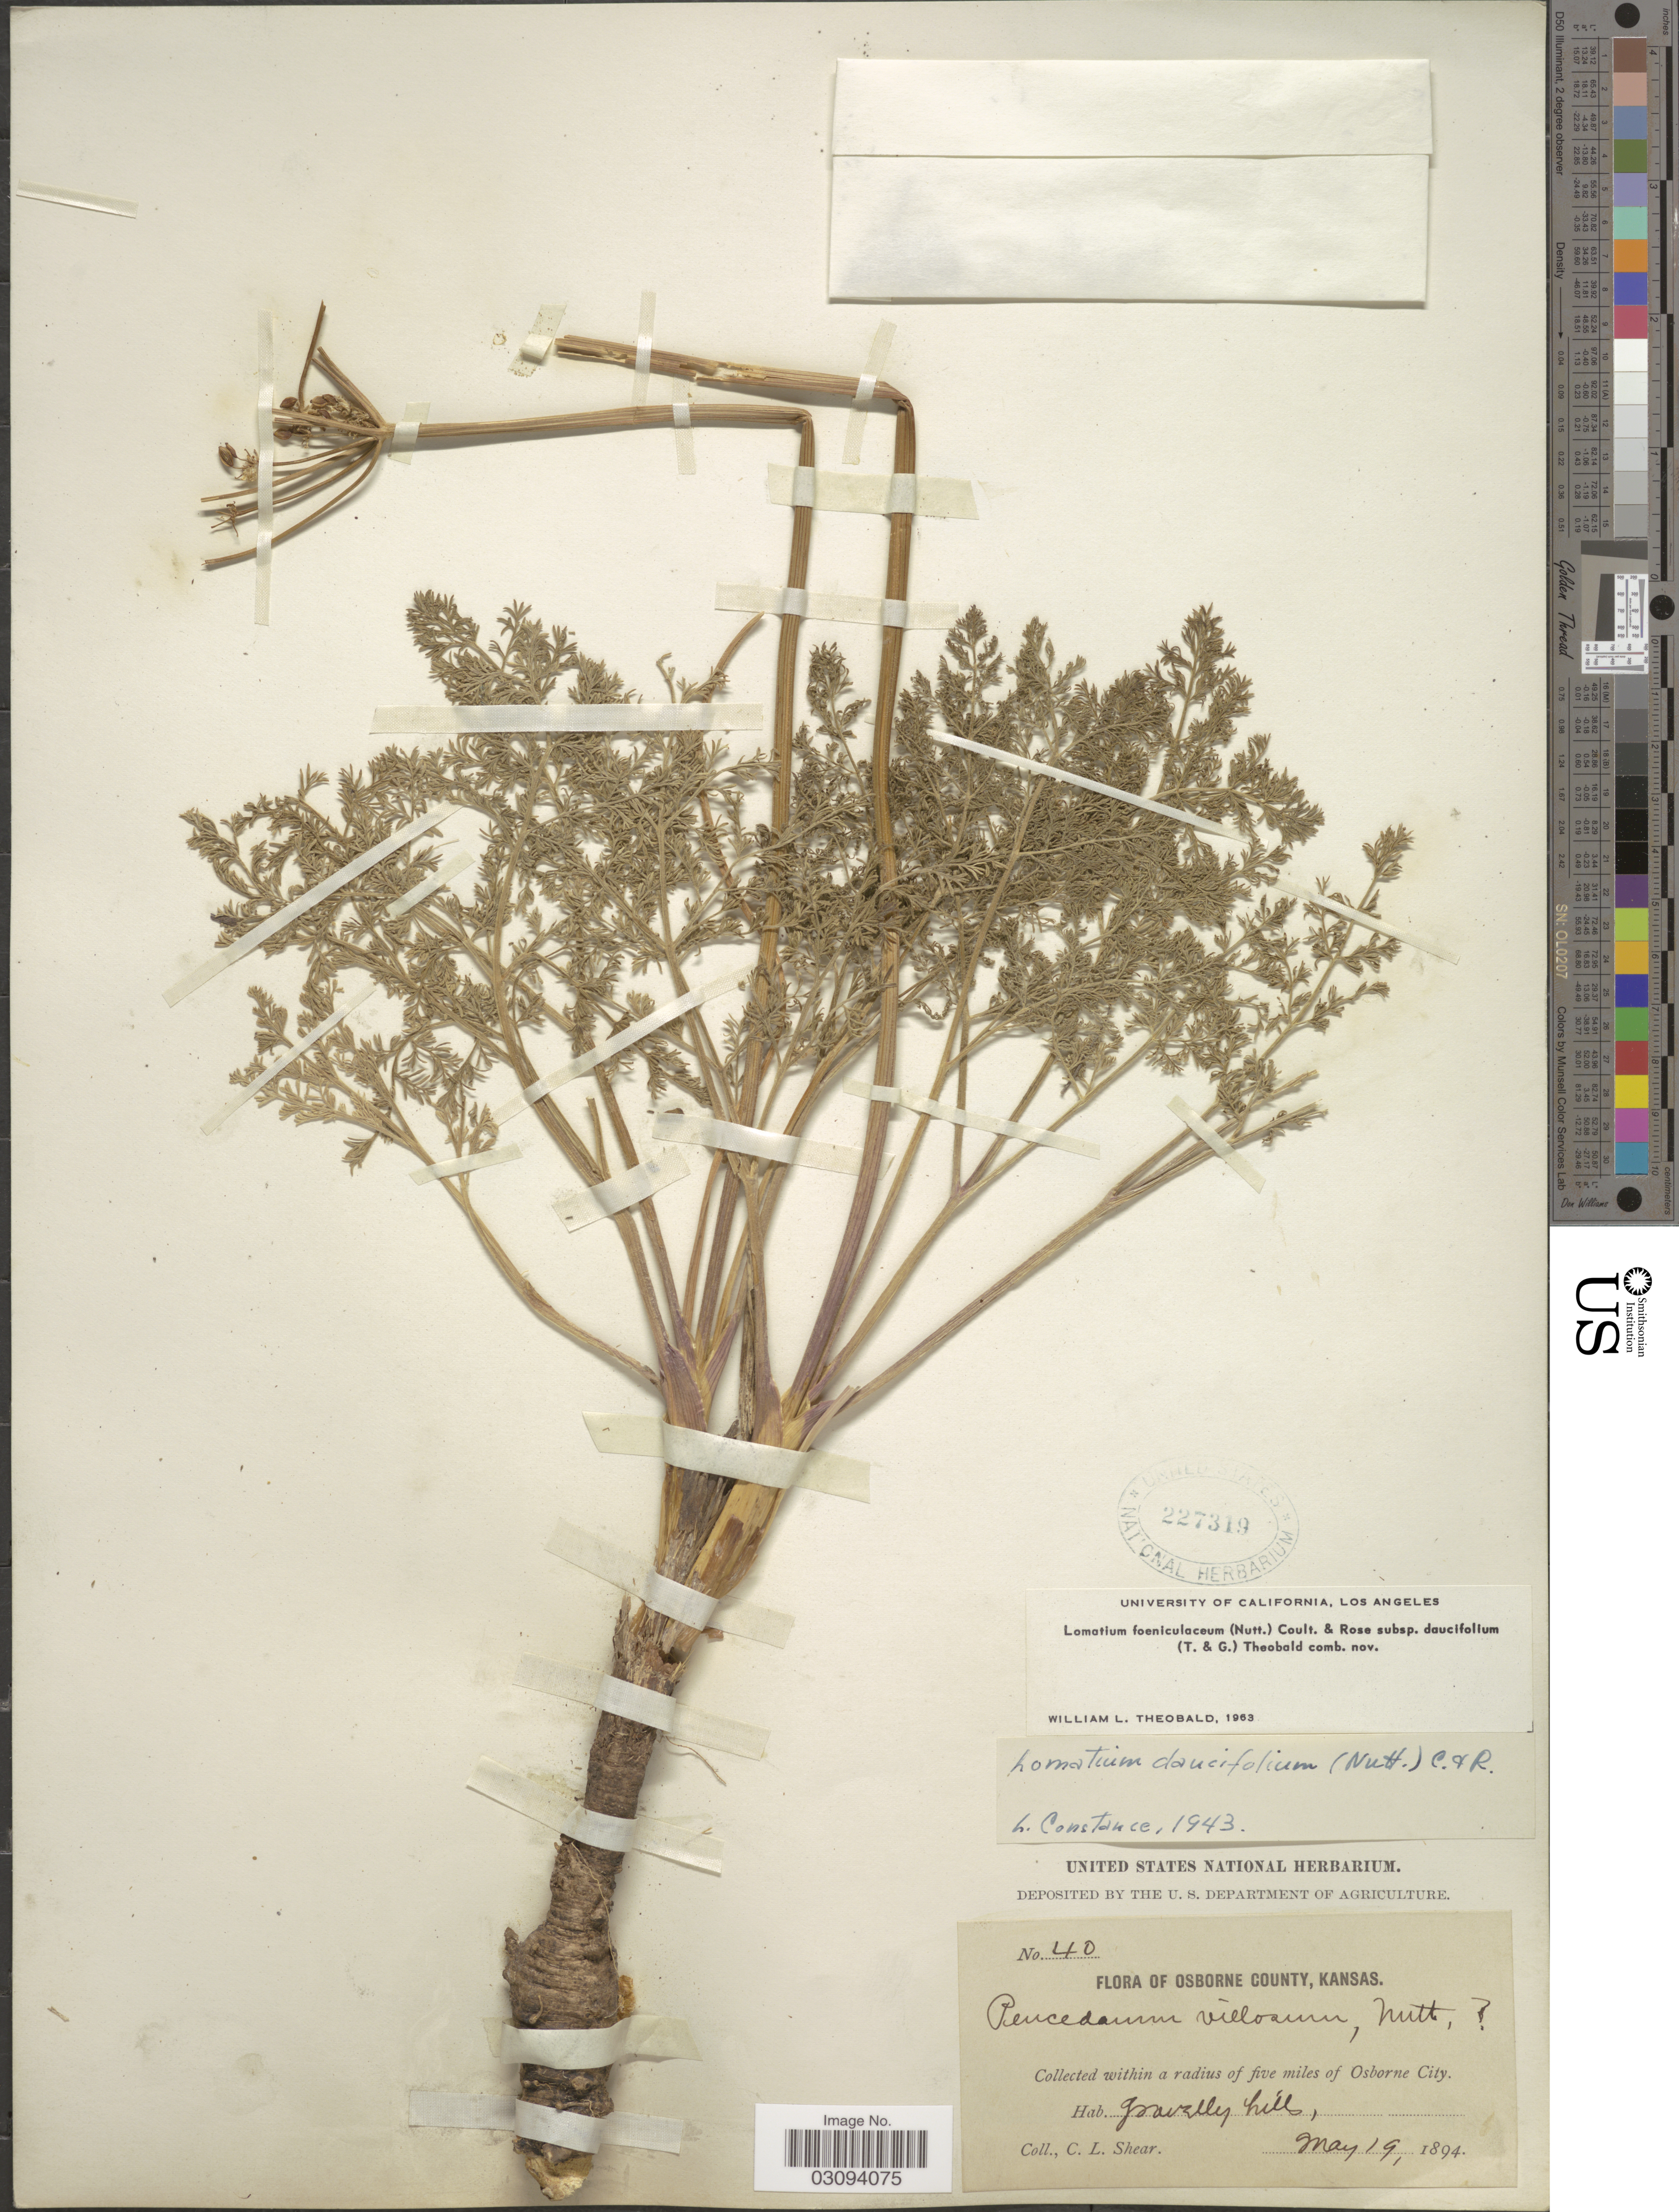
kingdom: Plantae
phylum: Tracheophyta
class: Magnoliopsida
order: Apiales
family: Apiaceae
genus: Lomatium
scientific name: Lomatium foeniculaceum subsp. daucifolium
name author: (Torr. & A. Gray) W.L. Theob.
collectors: C. L. Shear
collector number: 40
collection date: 1894-05-19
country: United States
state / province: Kansas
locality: Osborne County. Within a radius of five miles of Osborne City.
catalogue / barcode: US 227319